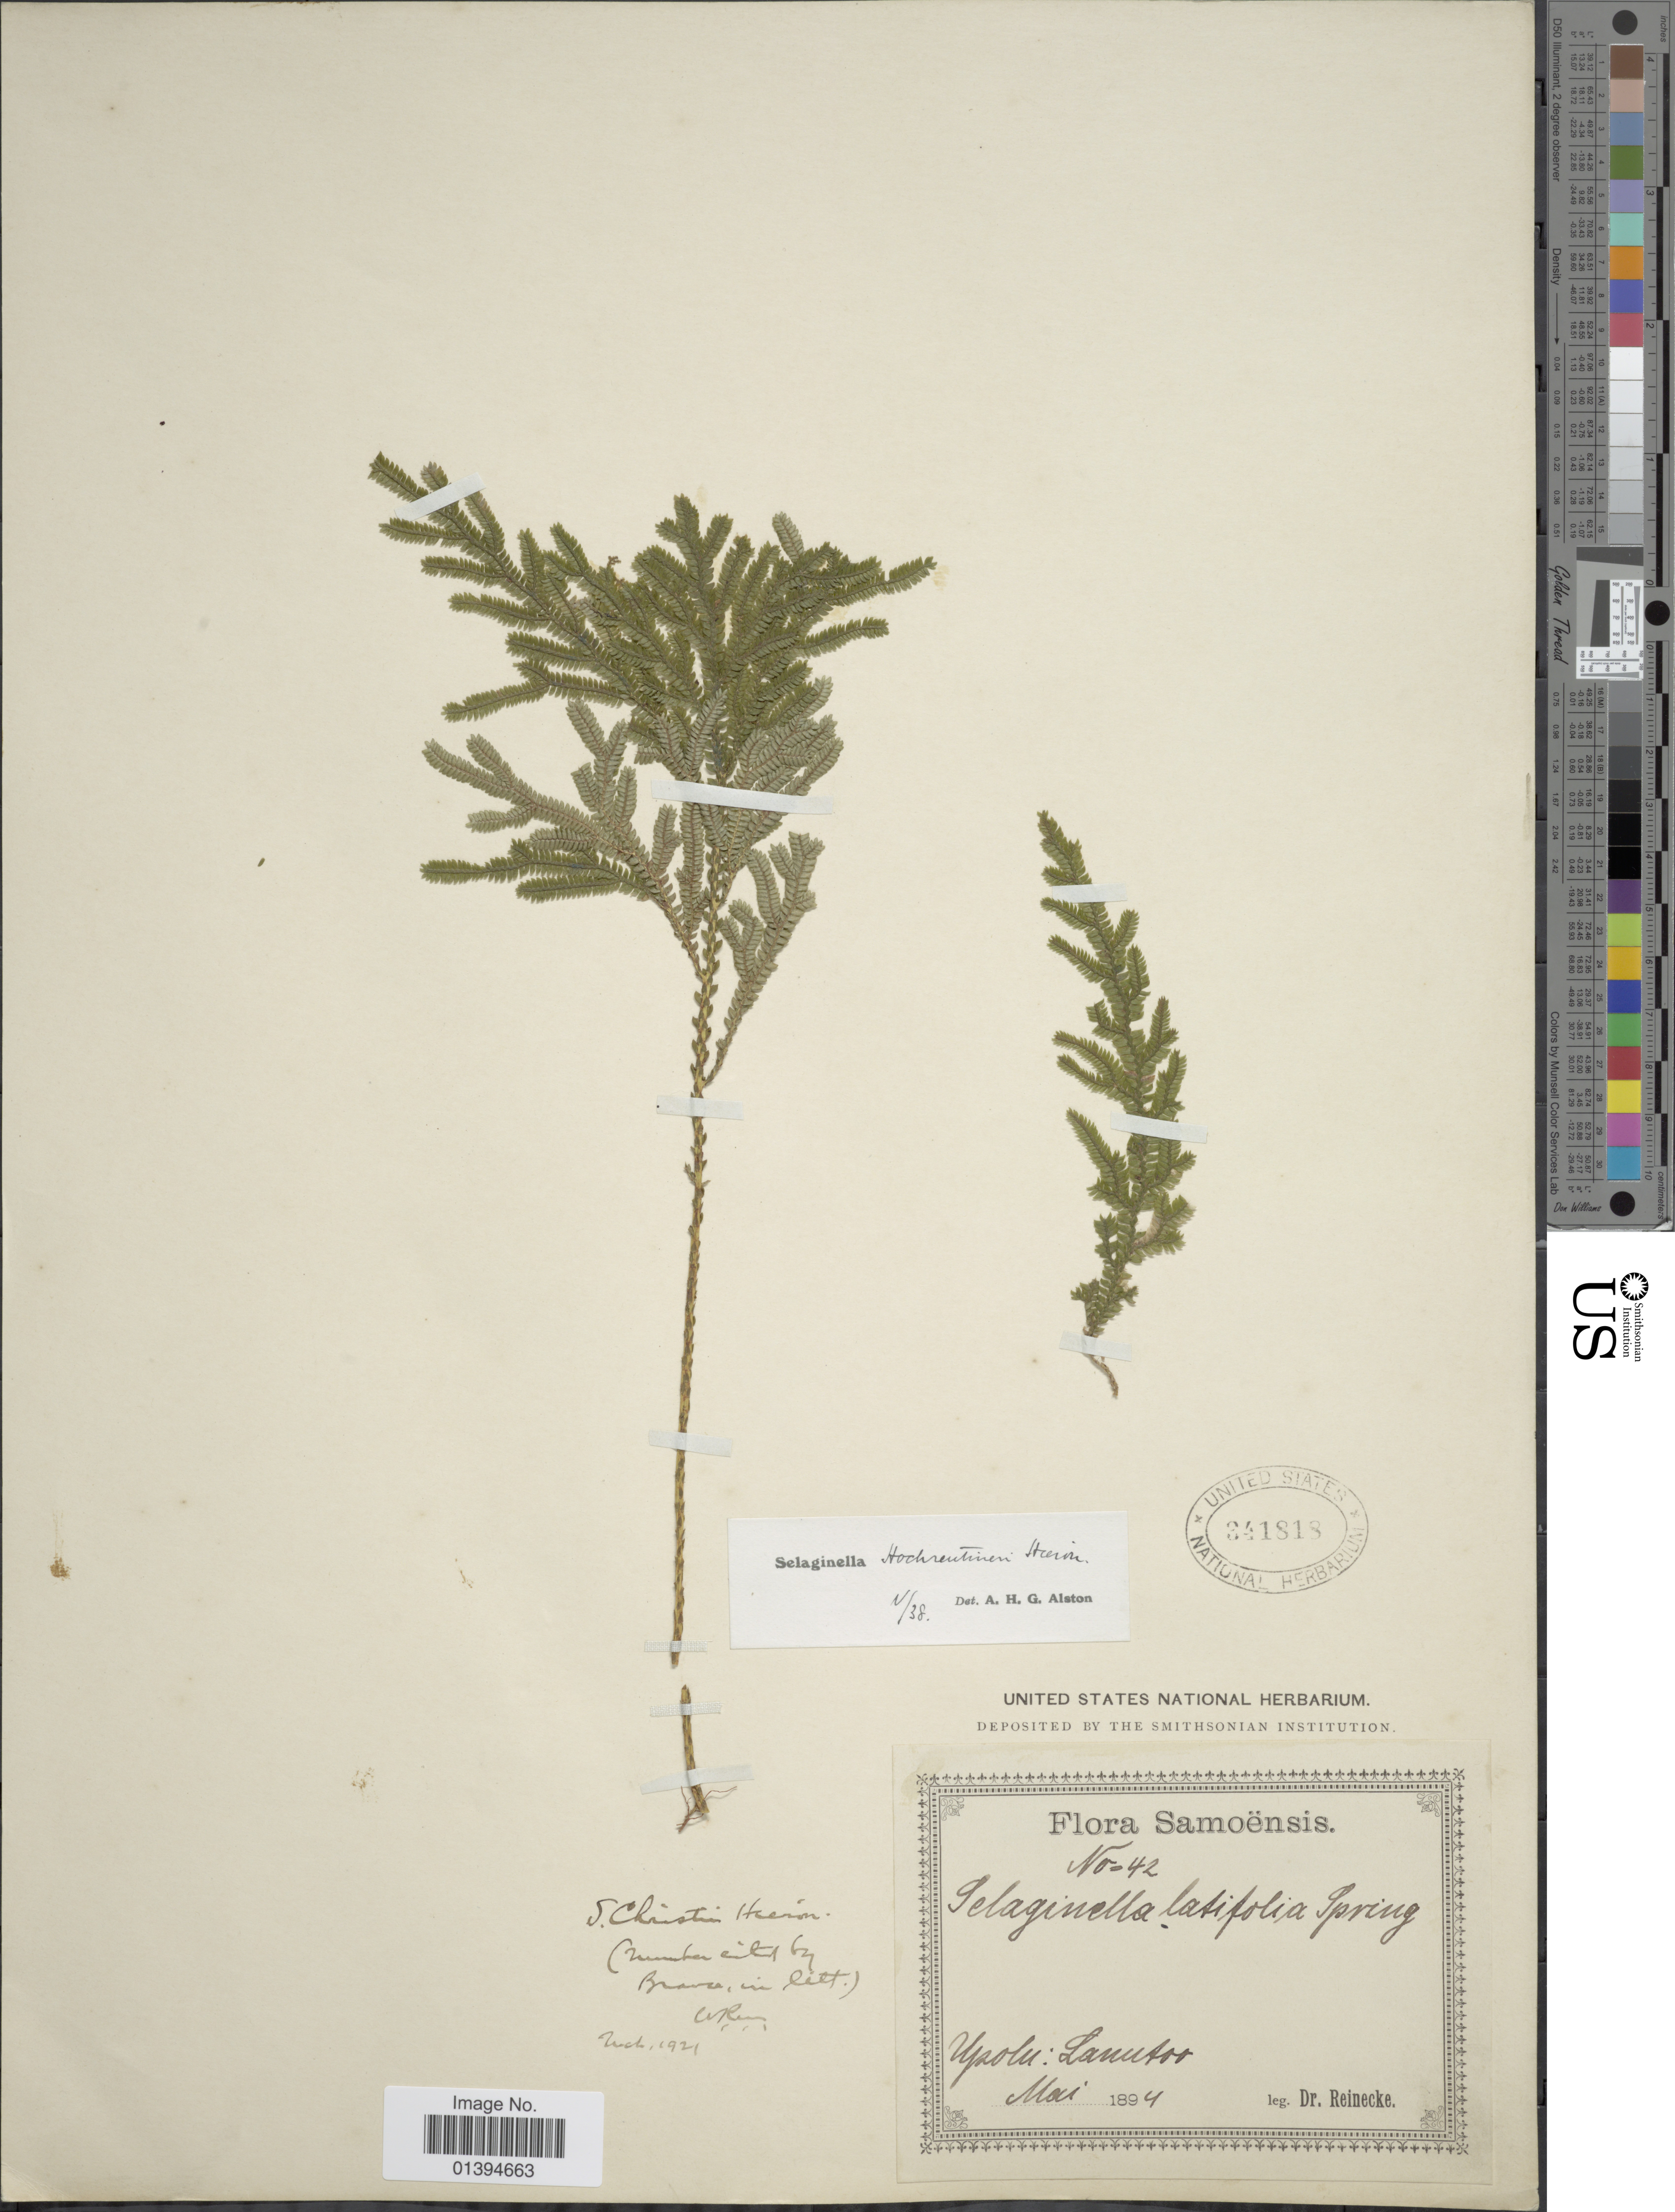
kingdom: Plantae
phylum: Tracheophyta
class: Lycopodiopsida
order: Selaginellales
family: Selaginellaceae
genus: Selaginella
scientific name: Selaginella hochreutineri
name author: Hieron.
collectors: -- Reinecke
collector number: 42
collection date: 1894-05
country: Samoa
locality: Upolu: Lautor [interpreted]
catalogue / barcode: US 341818